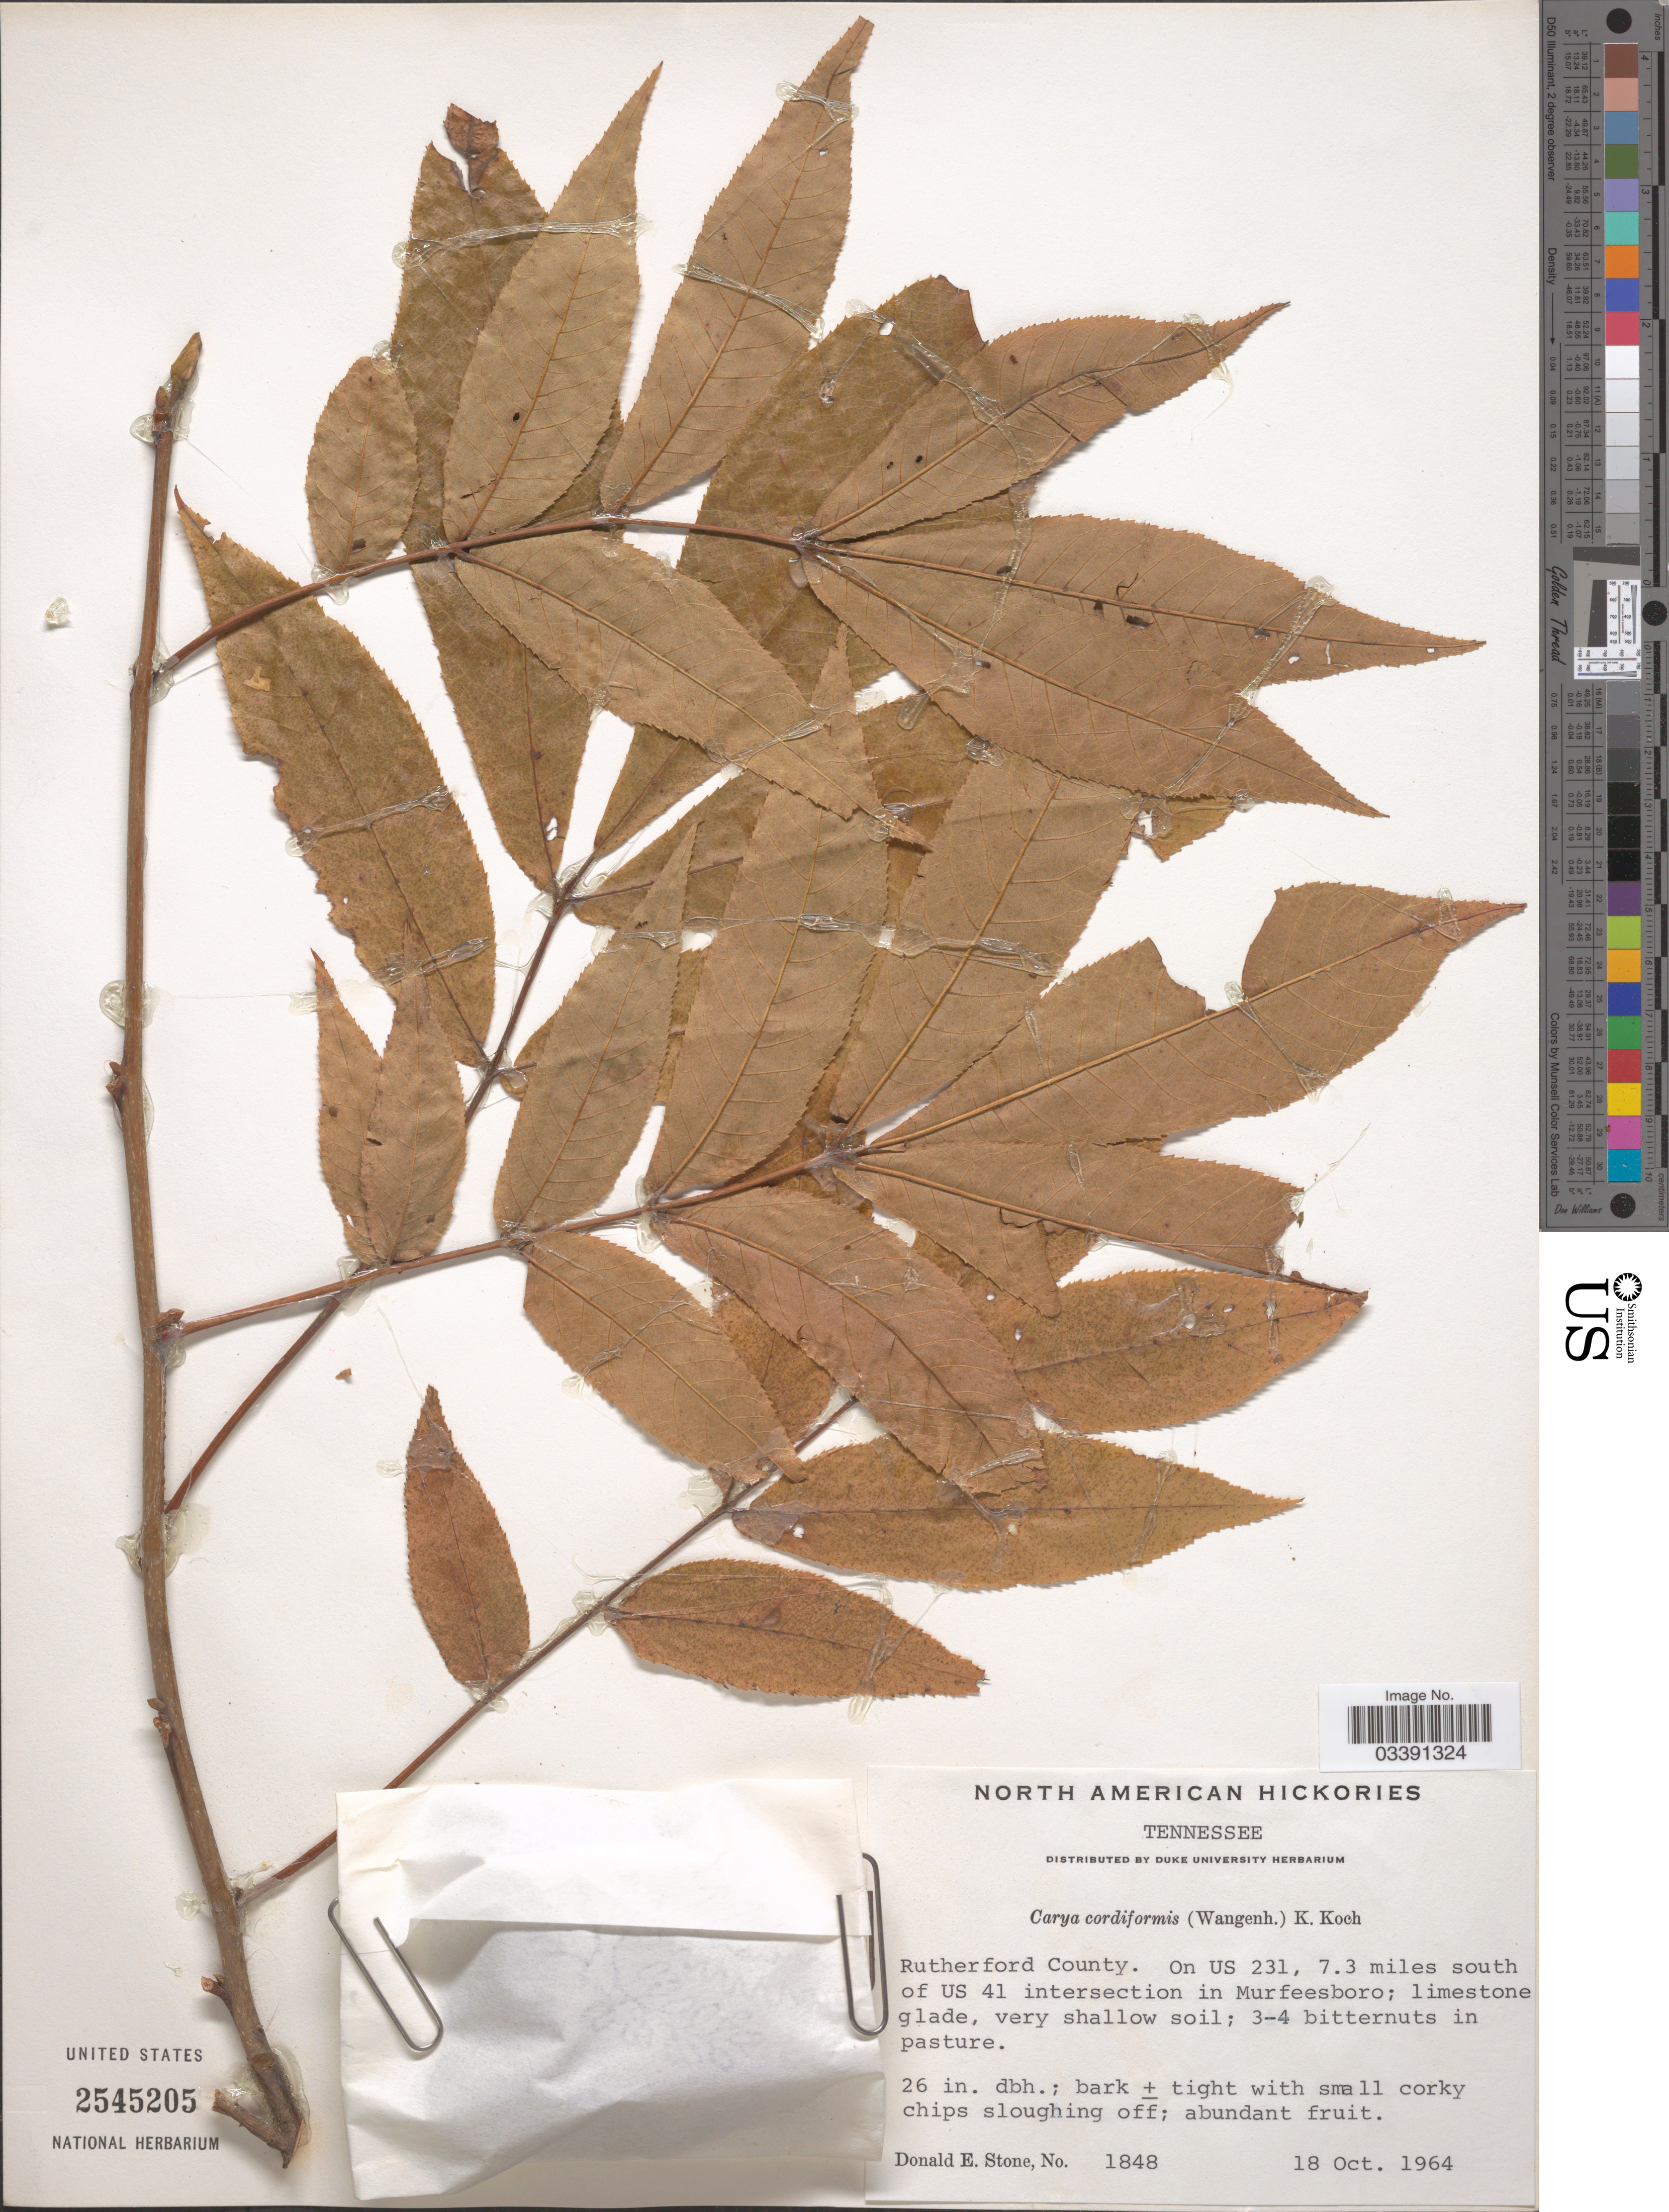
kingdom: Plantae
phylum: Tracheophyta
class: Magnoliopsida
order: Fagales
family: Juglandaceae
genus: Carya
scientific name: Carya cordiformis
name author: (Wangenh.) K. Koch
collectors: D. Stone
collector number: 1848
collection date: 1964-10-18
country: United States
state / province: Tennessee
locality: Rutherford County. On US 231, 7.3 miles south of US 41 intersection in Murfeesboro.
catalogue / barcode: US 2545205